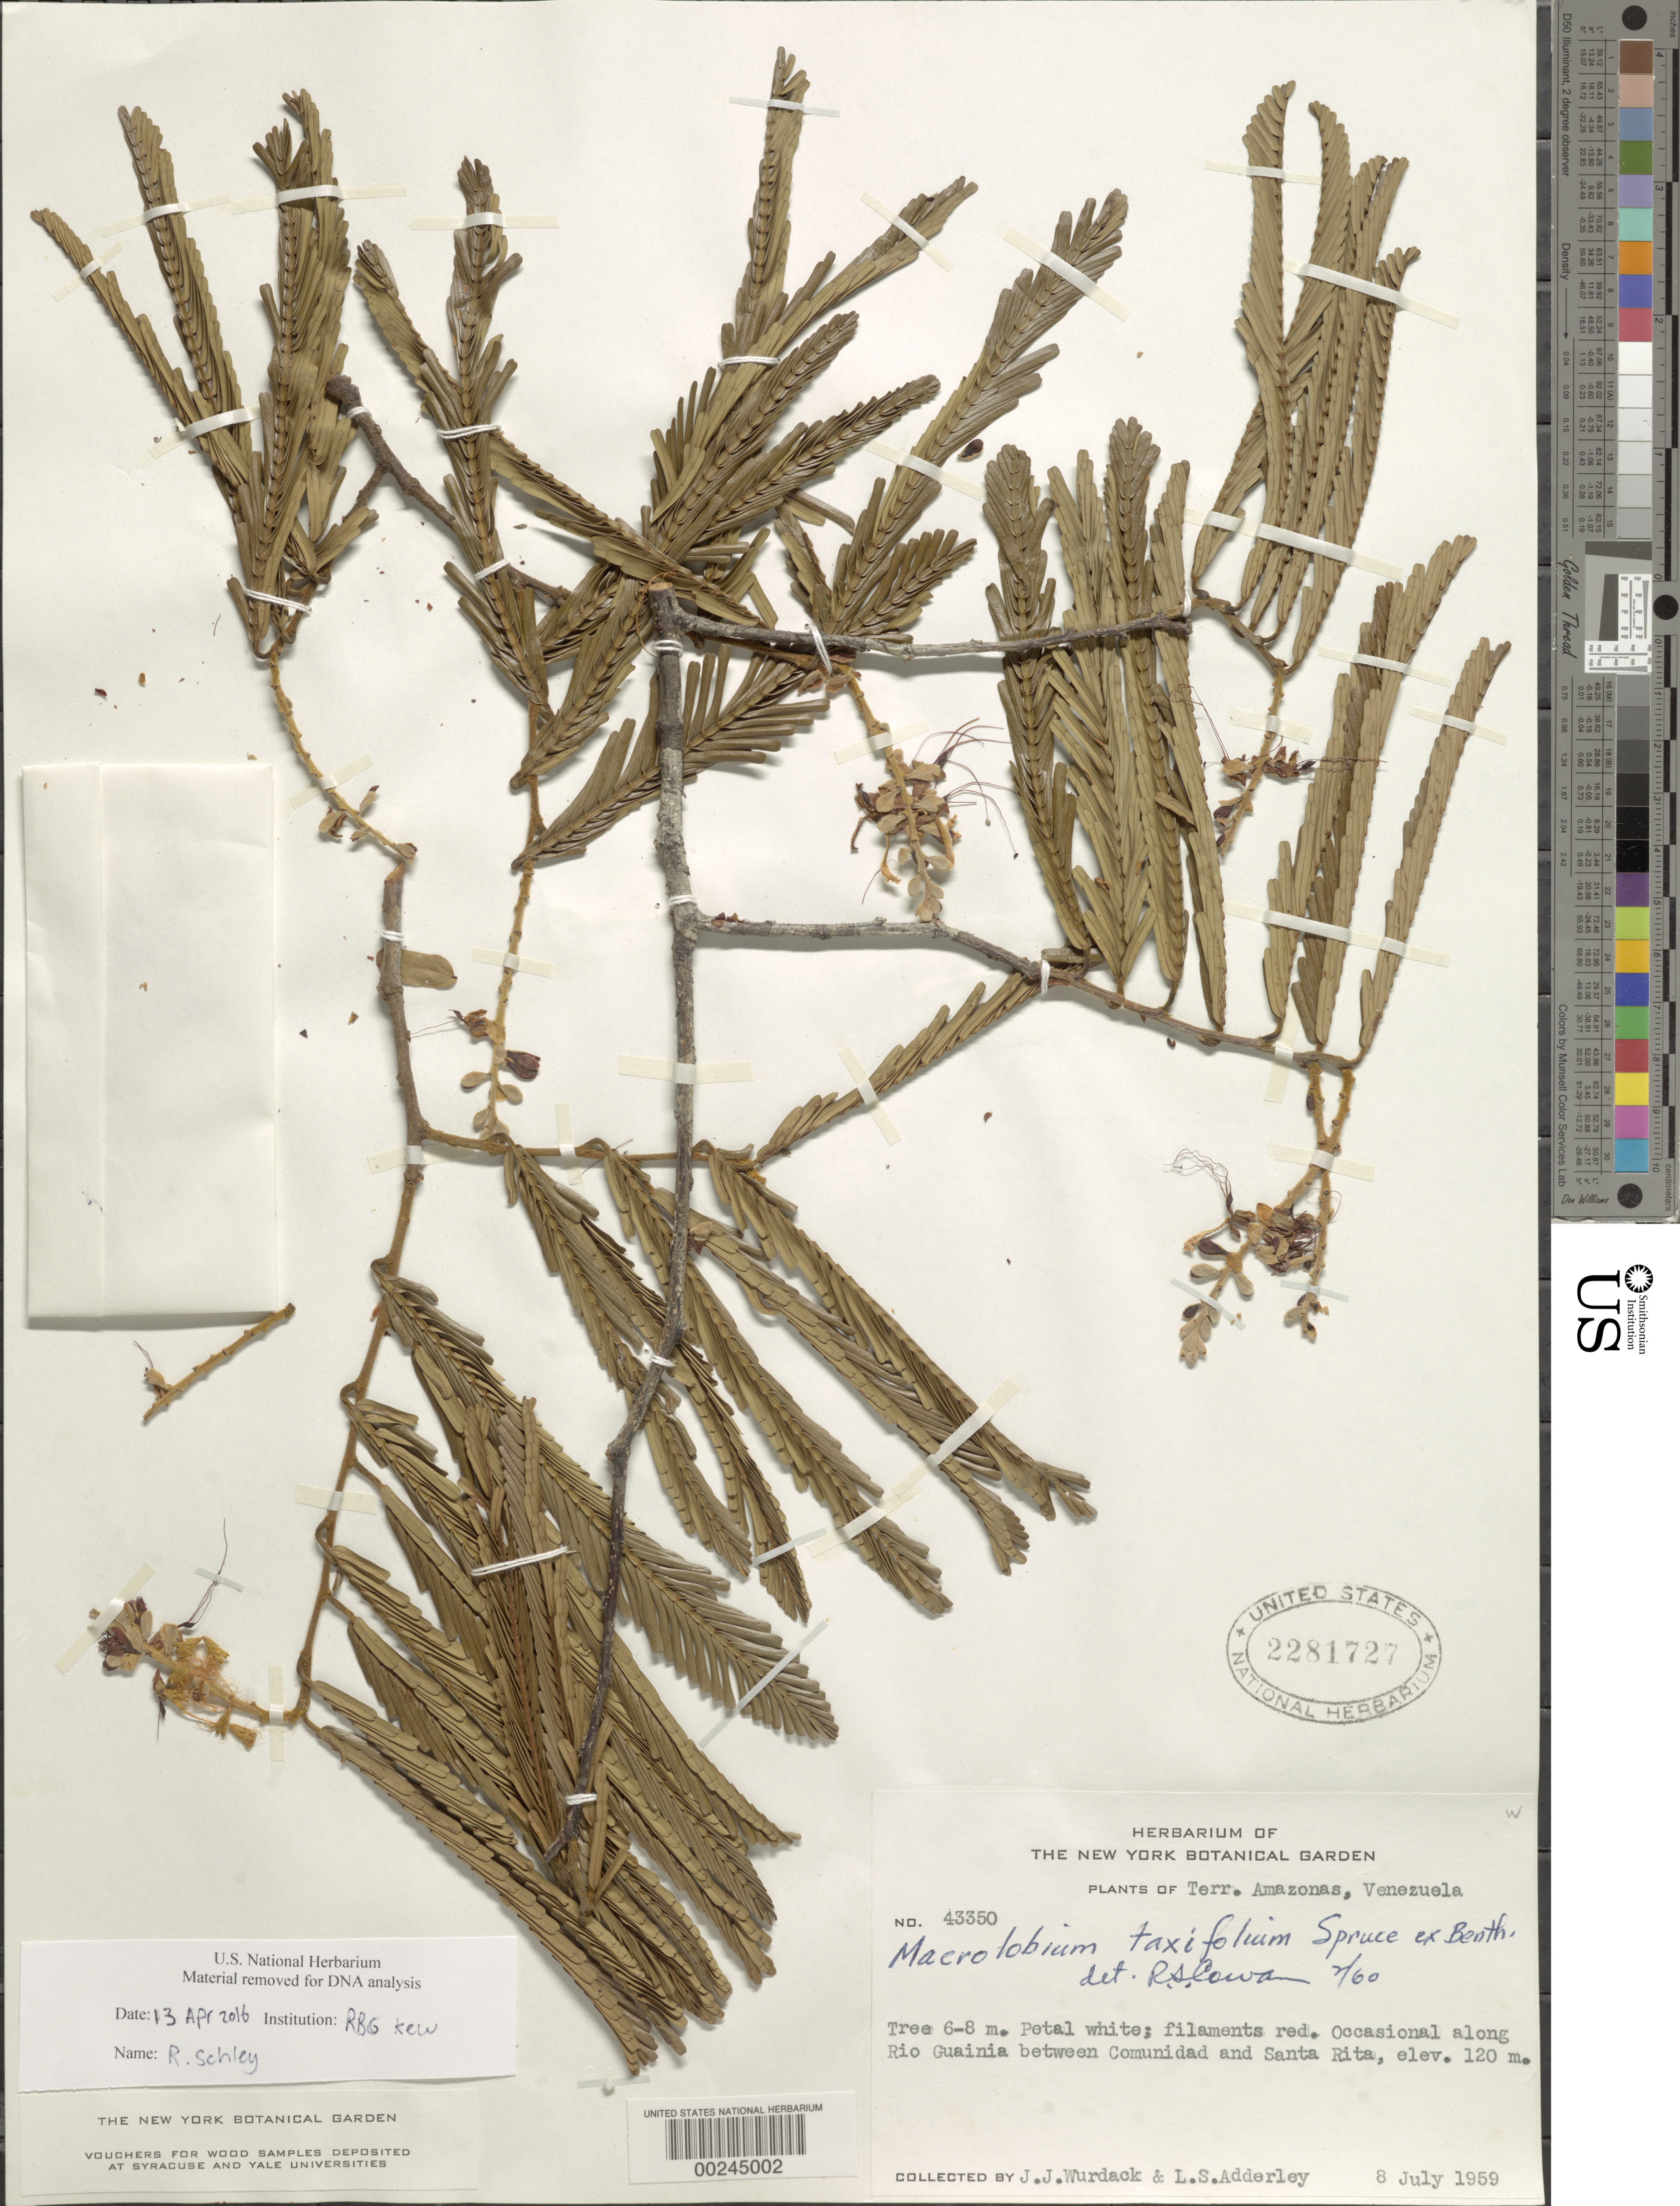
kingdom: Plantae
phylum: Tracheophyta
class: Magnoliopsida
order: Fabales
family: Fabaceae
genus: Macrolobium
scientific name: Macrolobium taxifolium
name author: Spruce ex Benth. in Mart.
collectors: J. J. Wurdack & L. S. Adderley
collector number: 43350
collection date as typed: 08 Jul 1959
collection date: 1959-07-08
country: Venezuela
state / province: Amazonas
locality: Rio guainia between comunidad and santa rita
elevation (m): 120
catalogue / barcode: US 2281727